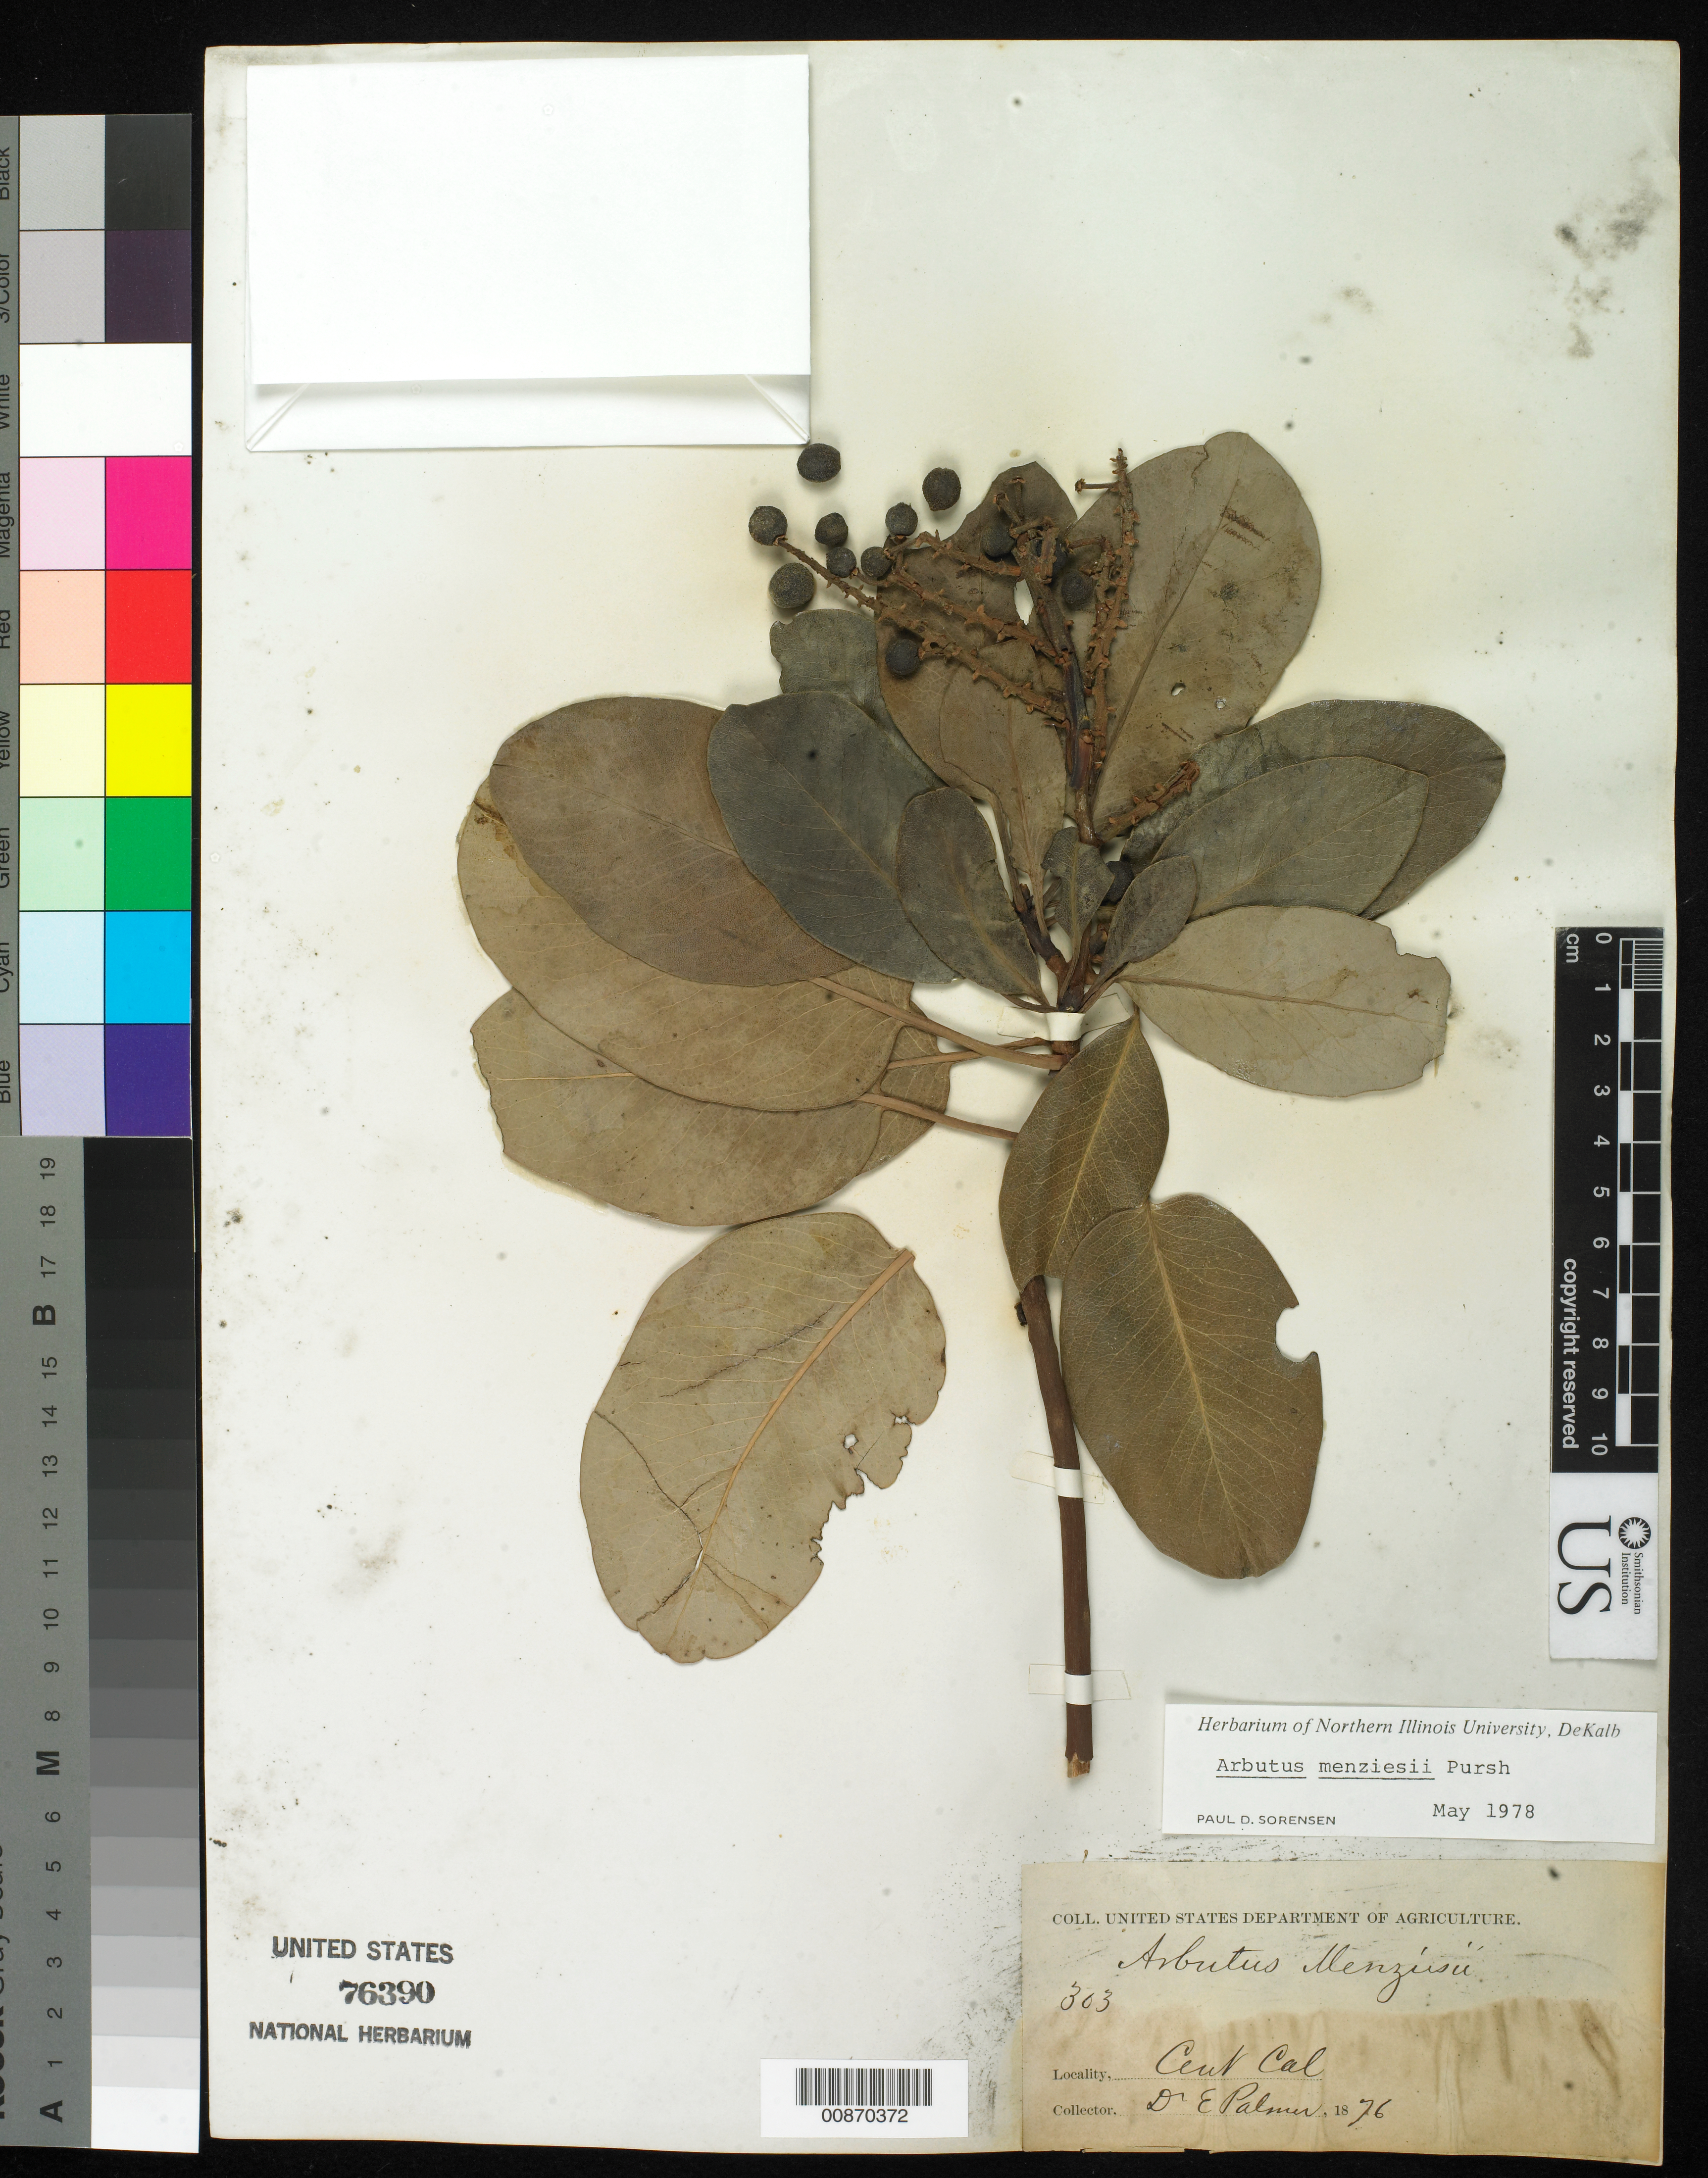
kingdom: Plantae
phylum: Tracheophyta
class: Magnoliopsida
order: Ericales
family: Ericaceae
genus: Arbutus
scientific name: Arbutus texana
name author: Buckley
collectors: E. Palmer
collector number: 303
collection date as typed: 1876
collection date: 1876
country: United States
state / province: California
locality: Central California.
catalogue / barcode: US 76390